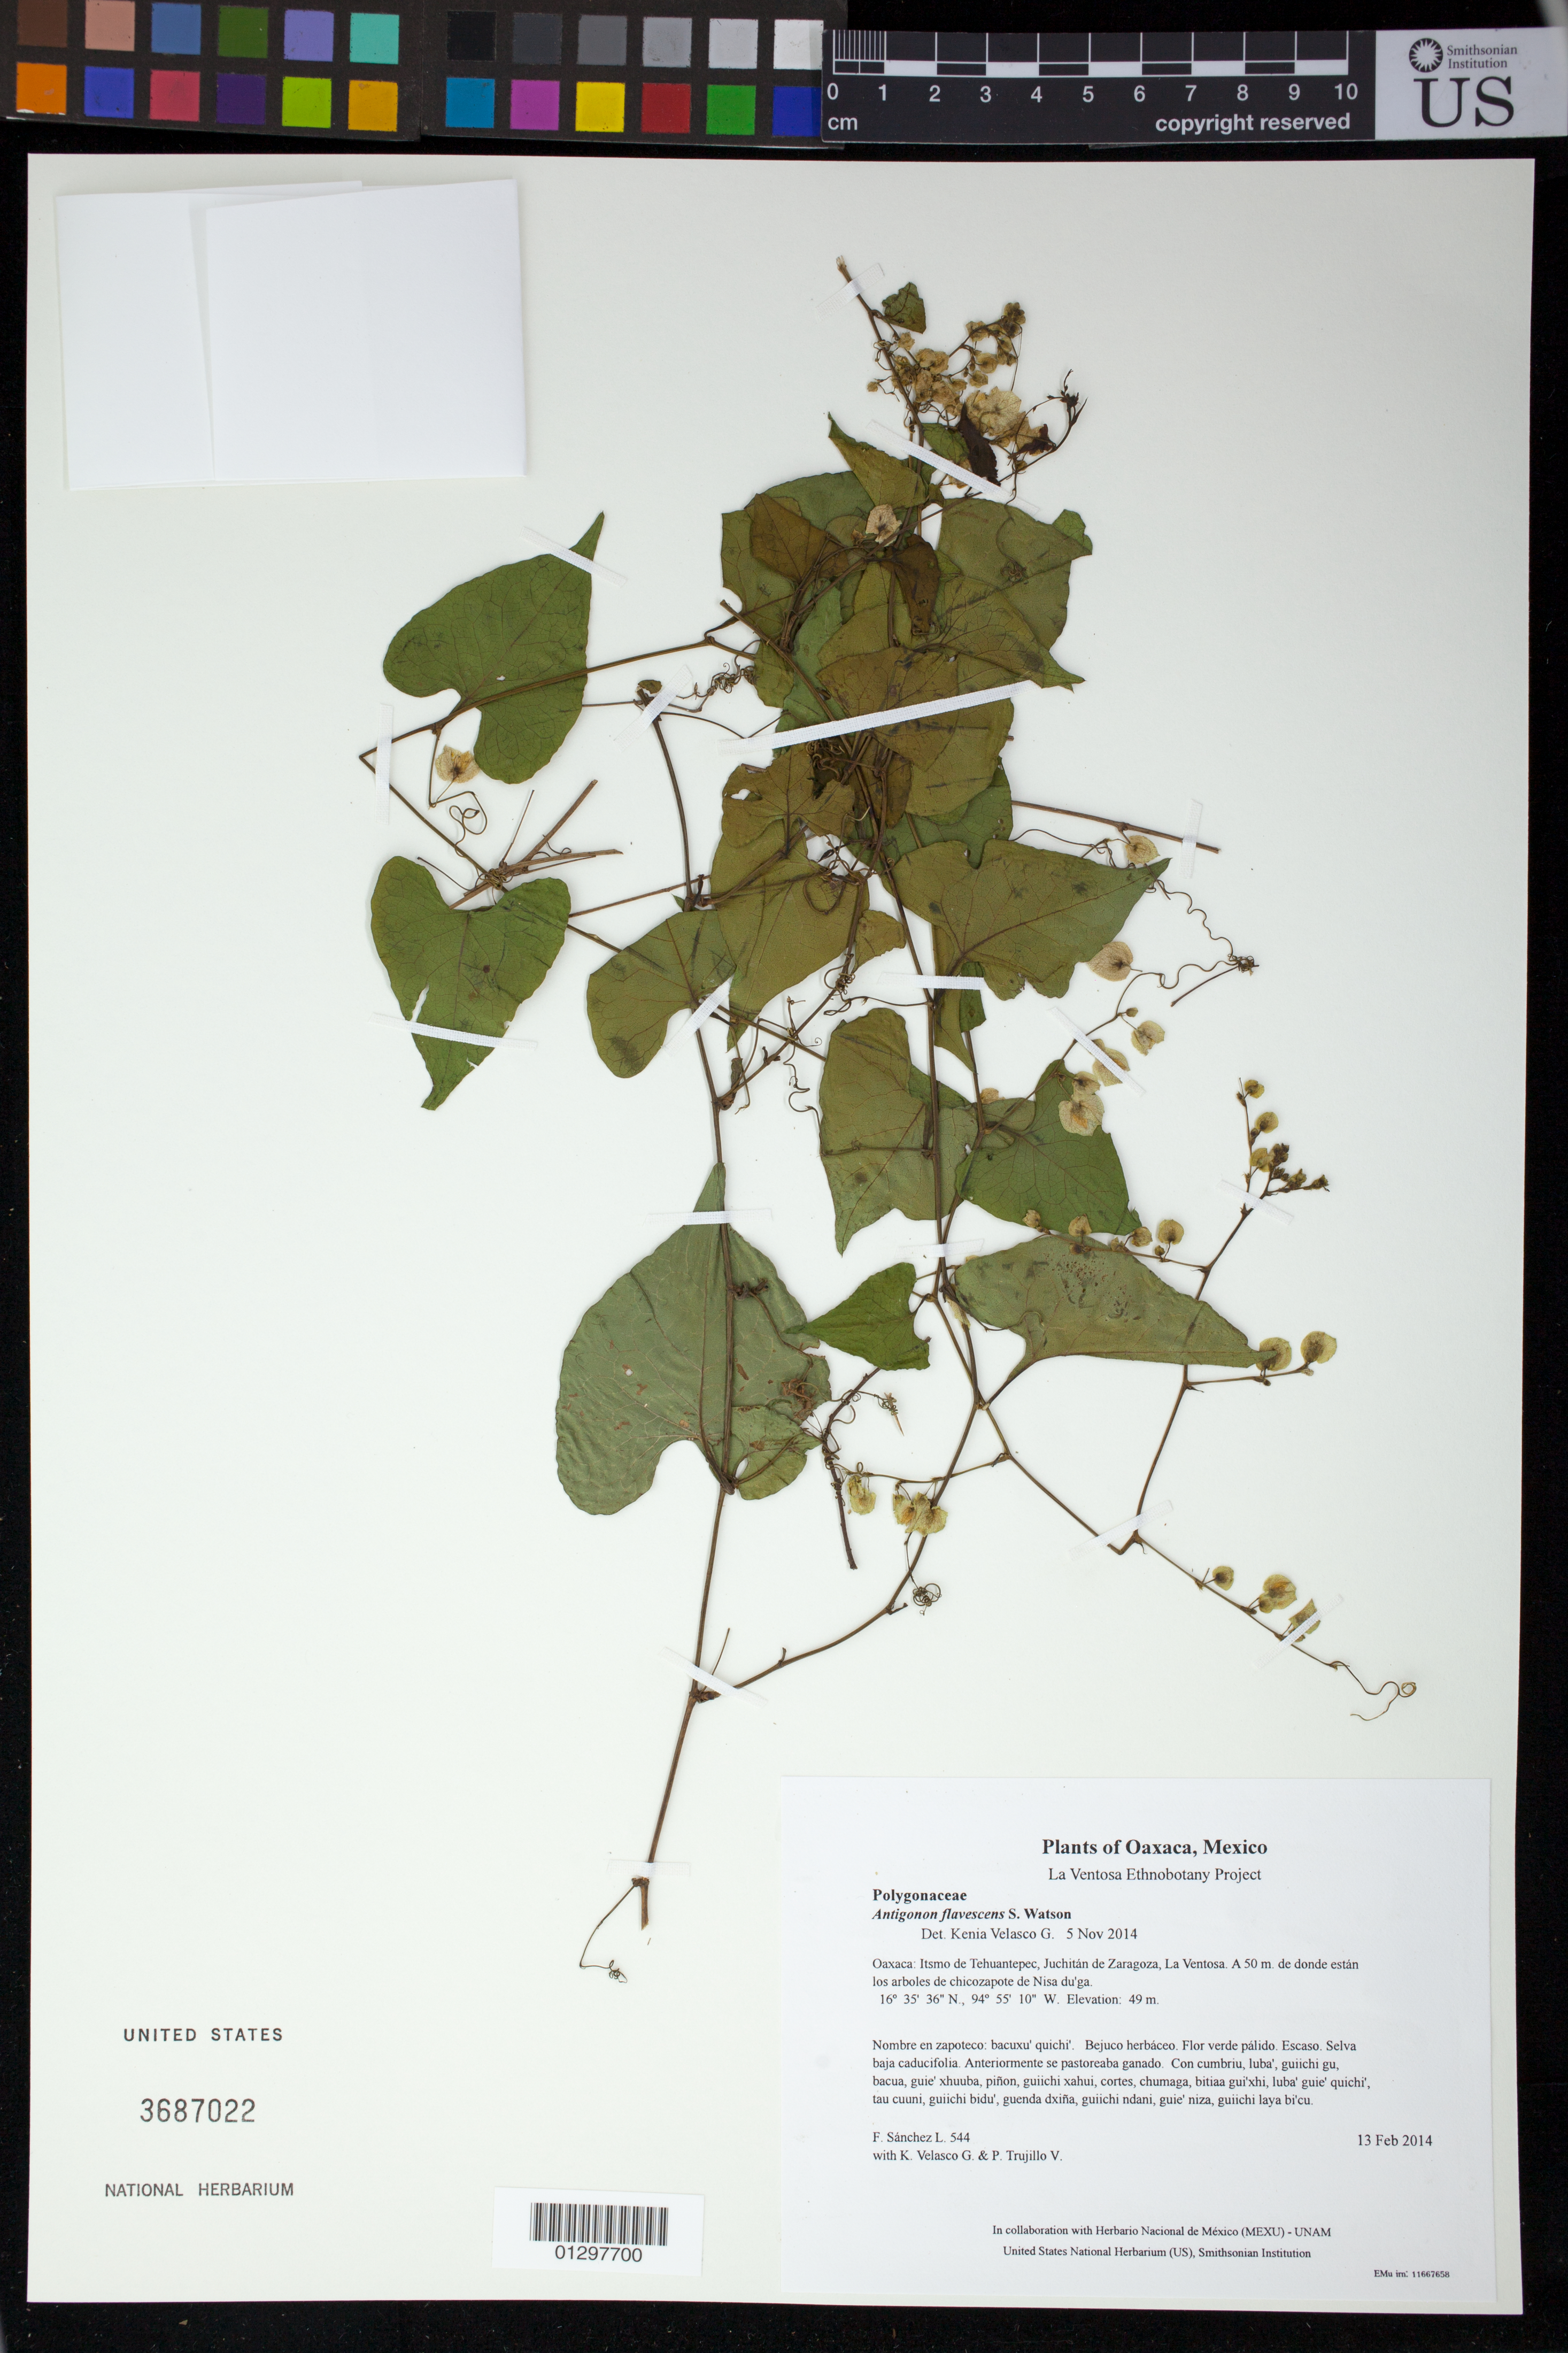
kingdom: Plantae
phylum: Tracheophyta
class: Magnoliopsida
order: Caryophyllales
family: Polygonaceae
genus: Antigonon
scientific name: Antigonon flavescens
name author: S. Watson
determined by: Velasco G., Kenia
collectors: F. Sánchez L., K. Velasco G. & P. Trujillo V.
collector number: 544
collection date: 2014-02-13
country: Mexico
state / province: Oaxaca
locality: Itsmo de Tehuantepec, Juchitán de Zaragoza, La Ventosa. A 50 m. de donde están los arboles de chicozapote de Nisa du'ga.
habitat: Selva baja caducifolia. Anteriormente se pastoreaba ganado.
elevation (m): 49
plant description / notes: MEXU, US; Luba'. Guie' naga' naté. Huaxie'.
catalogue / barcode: US 3687022